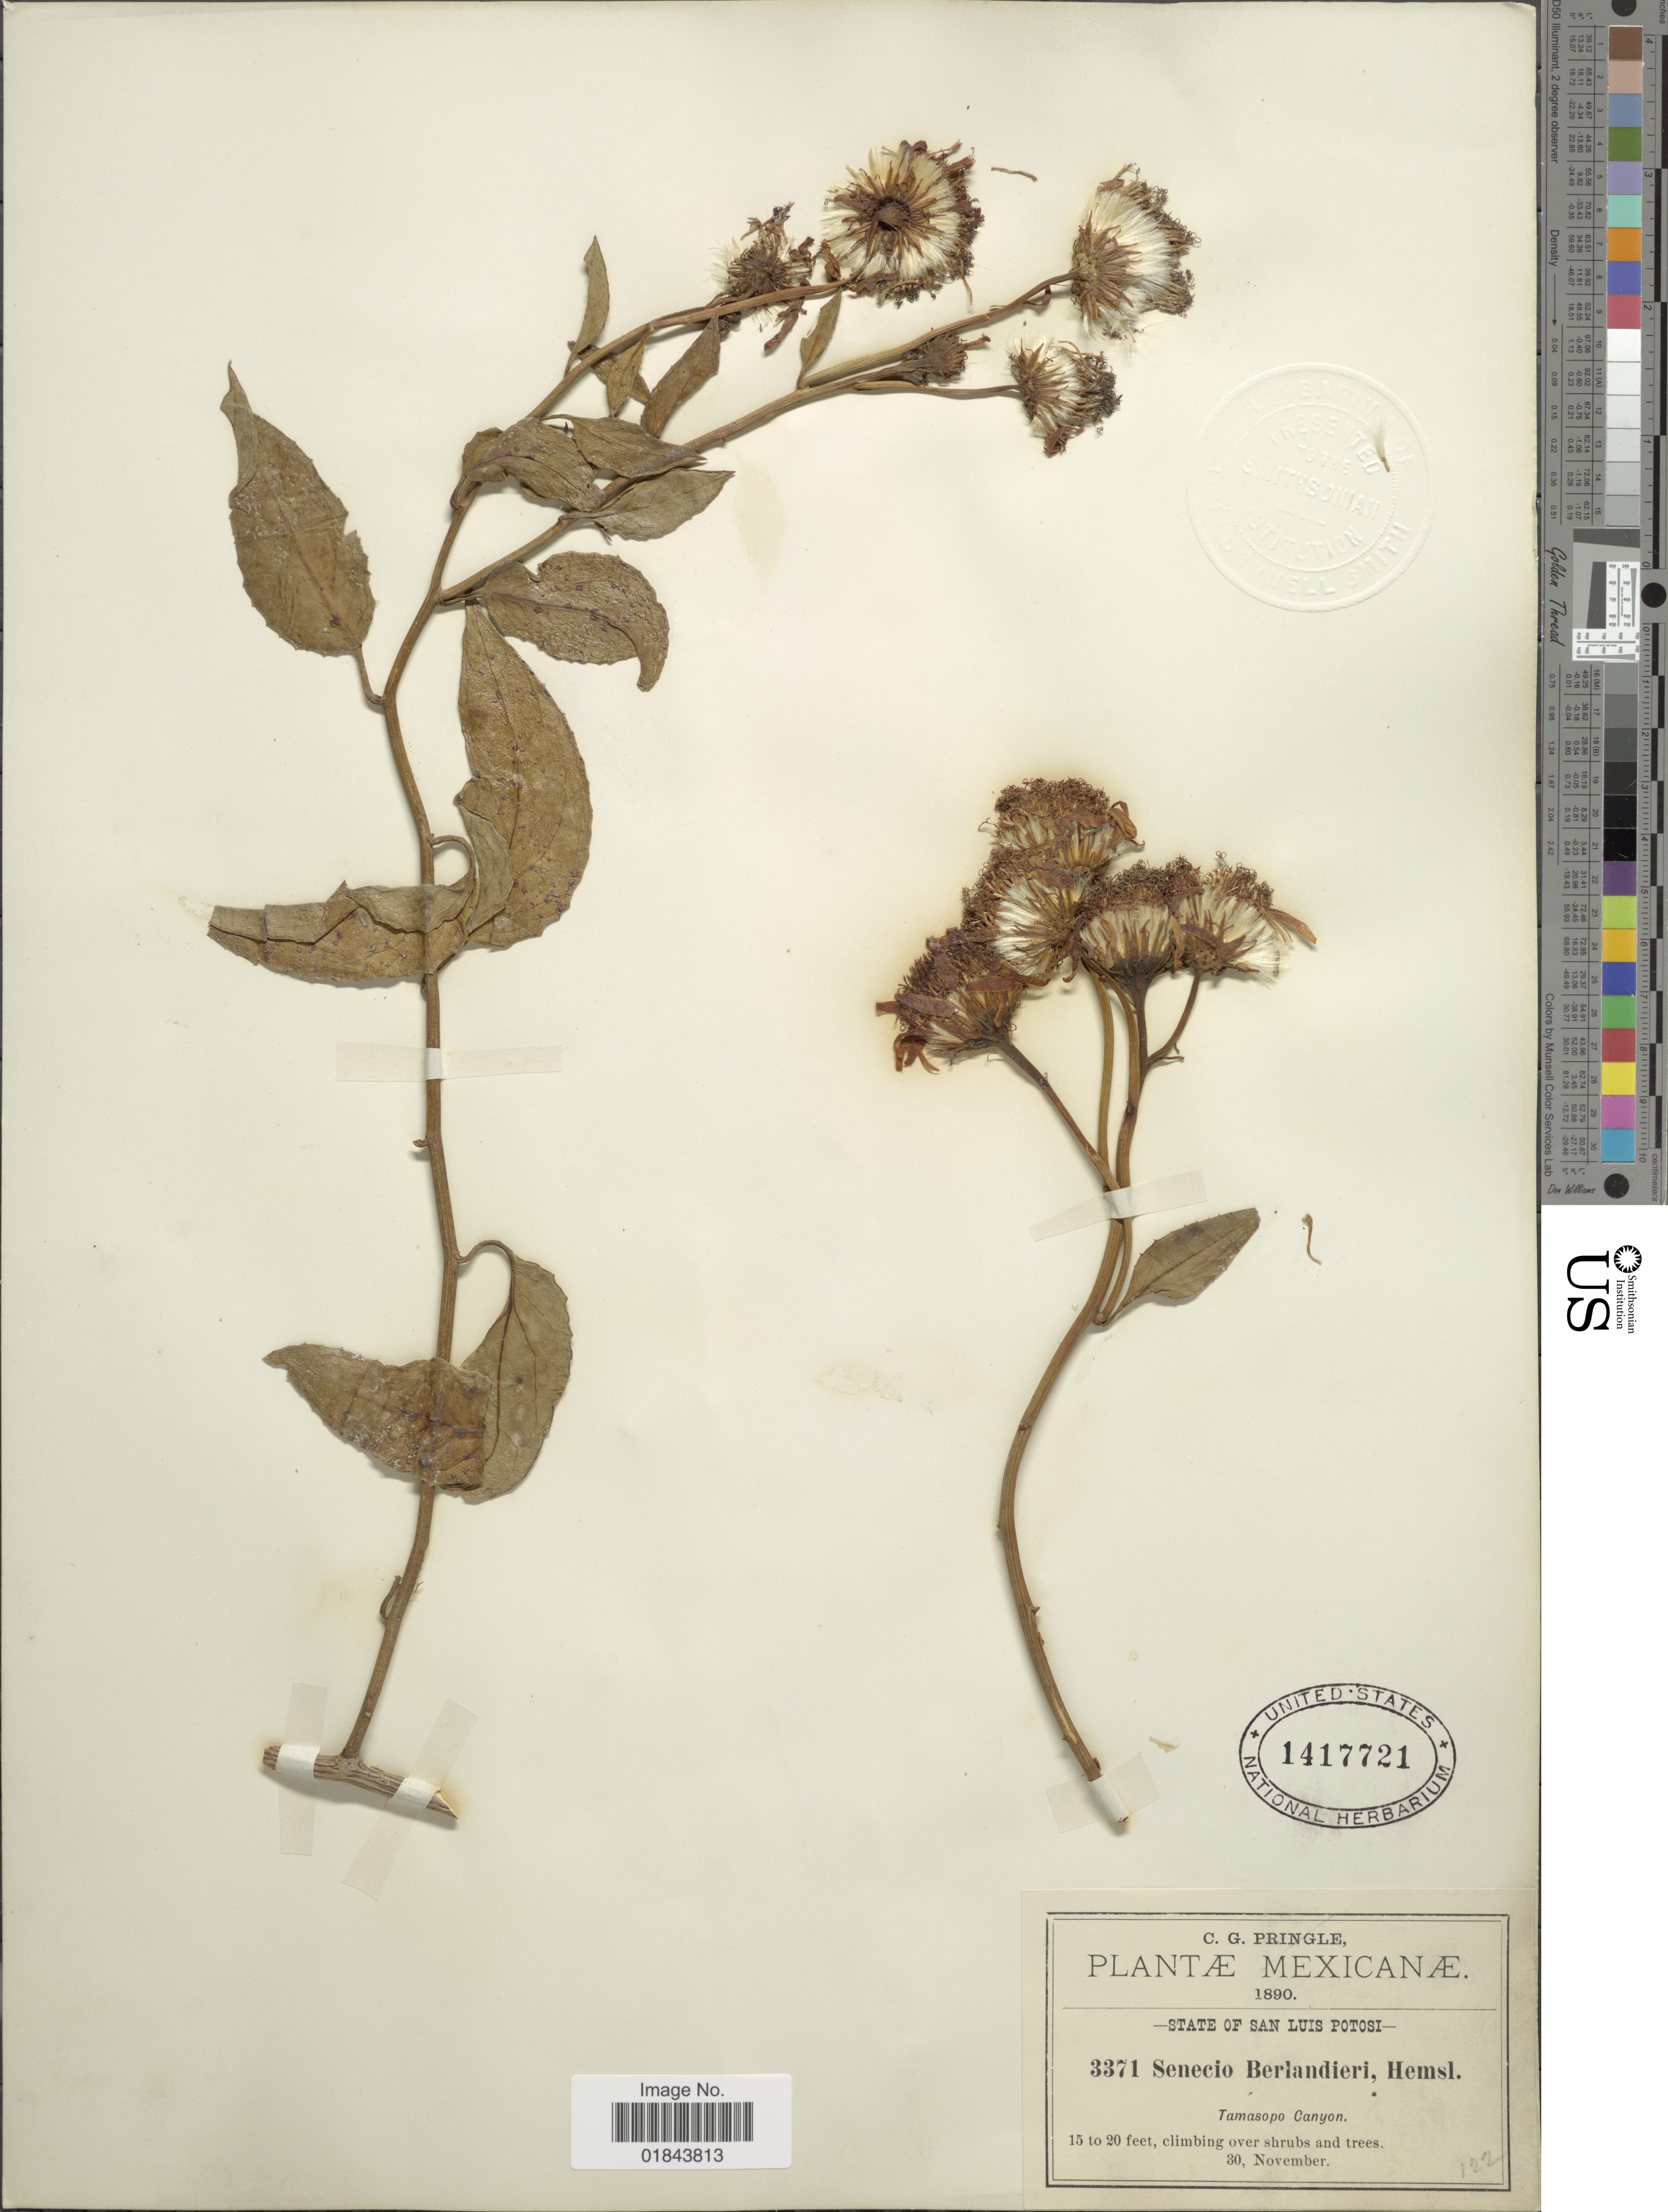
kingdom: Plantae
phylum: Tracheophyta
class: Magnoliopsida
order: Asterales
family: Asteraceae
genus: Pseudogynoxys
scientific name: Pseudogynoxys chenopodioides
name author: (Kunth) Cabrera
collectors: C. G. Pringle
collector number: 3371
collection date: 1890-11-30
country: Mexico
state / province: San Luis Potosí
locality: State of San Luis Potosi. Tamasopo Canyon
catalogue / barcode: US 1417721